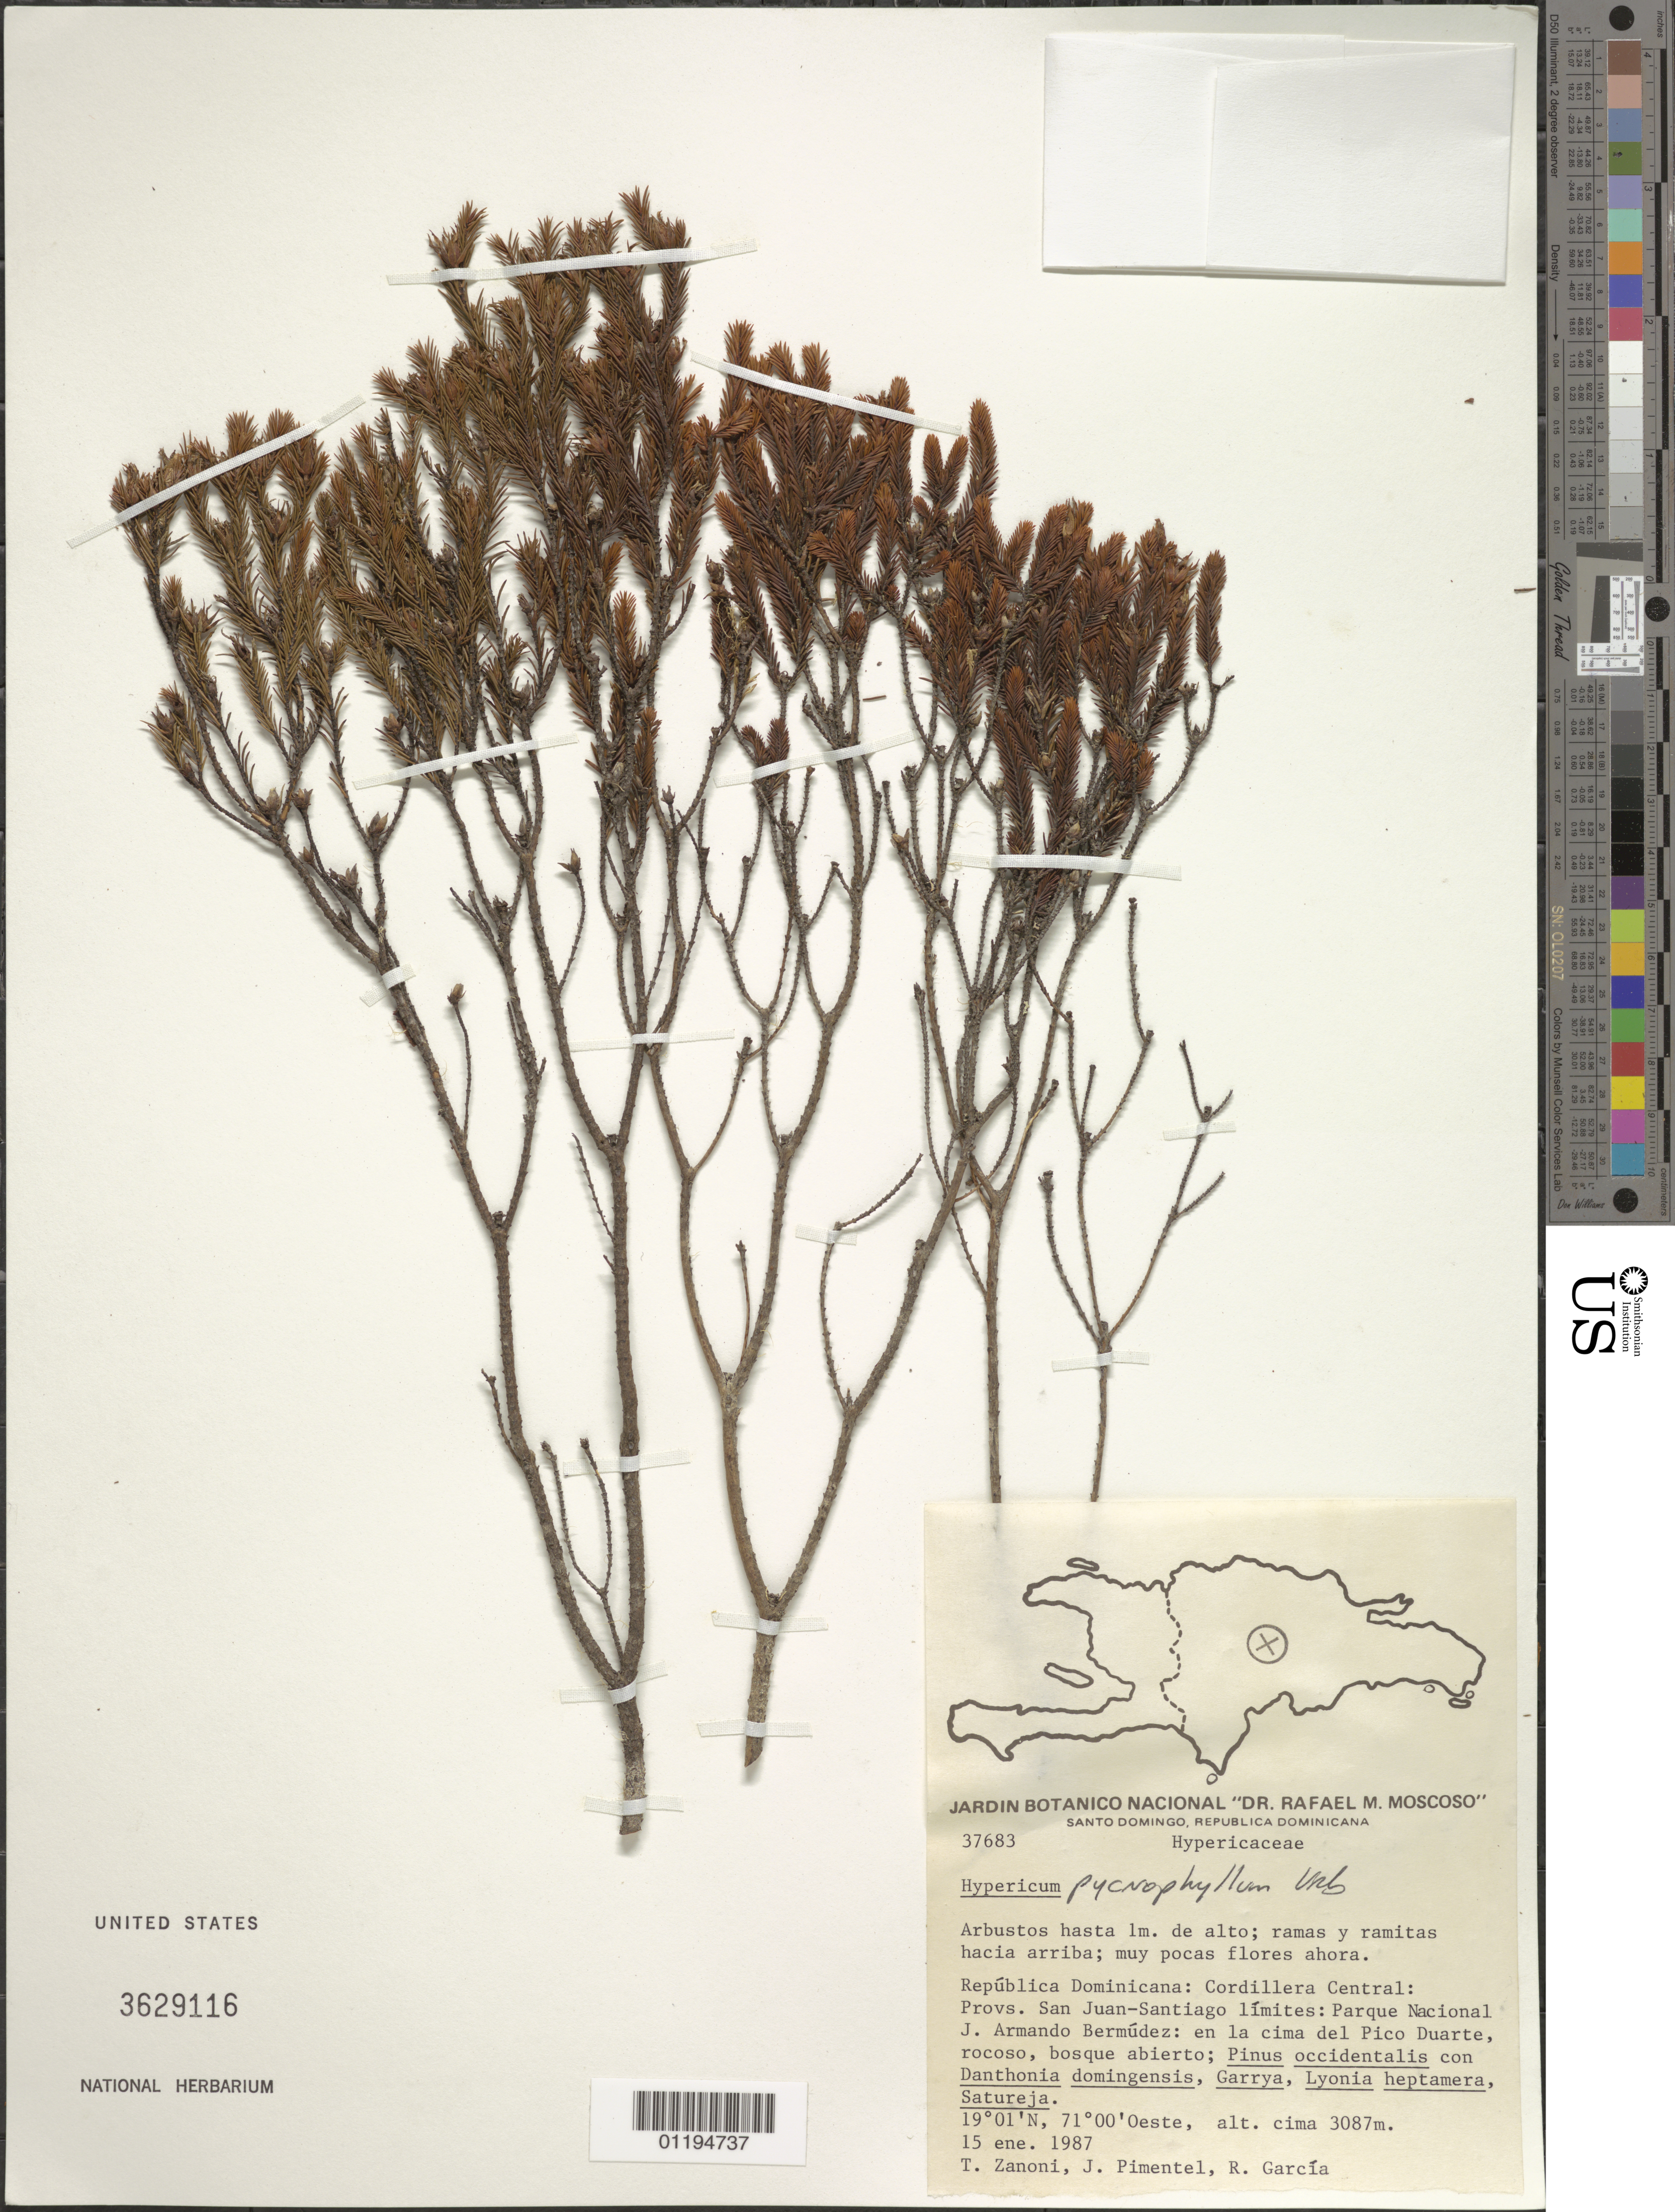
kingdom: Plantae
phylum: Tracheophyta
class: Magnoliopsida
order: Malpighiales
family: Hypericaceae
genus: Hypericum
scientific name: Hypericum pycnophyllum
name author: Urb.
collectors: T. A. Zanoni, J. Pimental & R. Garcia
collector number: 37683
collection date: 1987-01-15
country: Dominican Republic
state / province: San Juan / Santiago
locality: J.A. Bermundez National Park.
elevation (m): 3087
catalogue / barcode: US 3629116